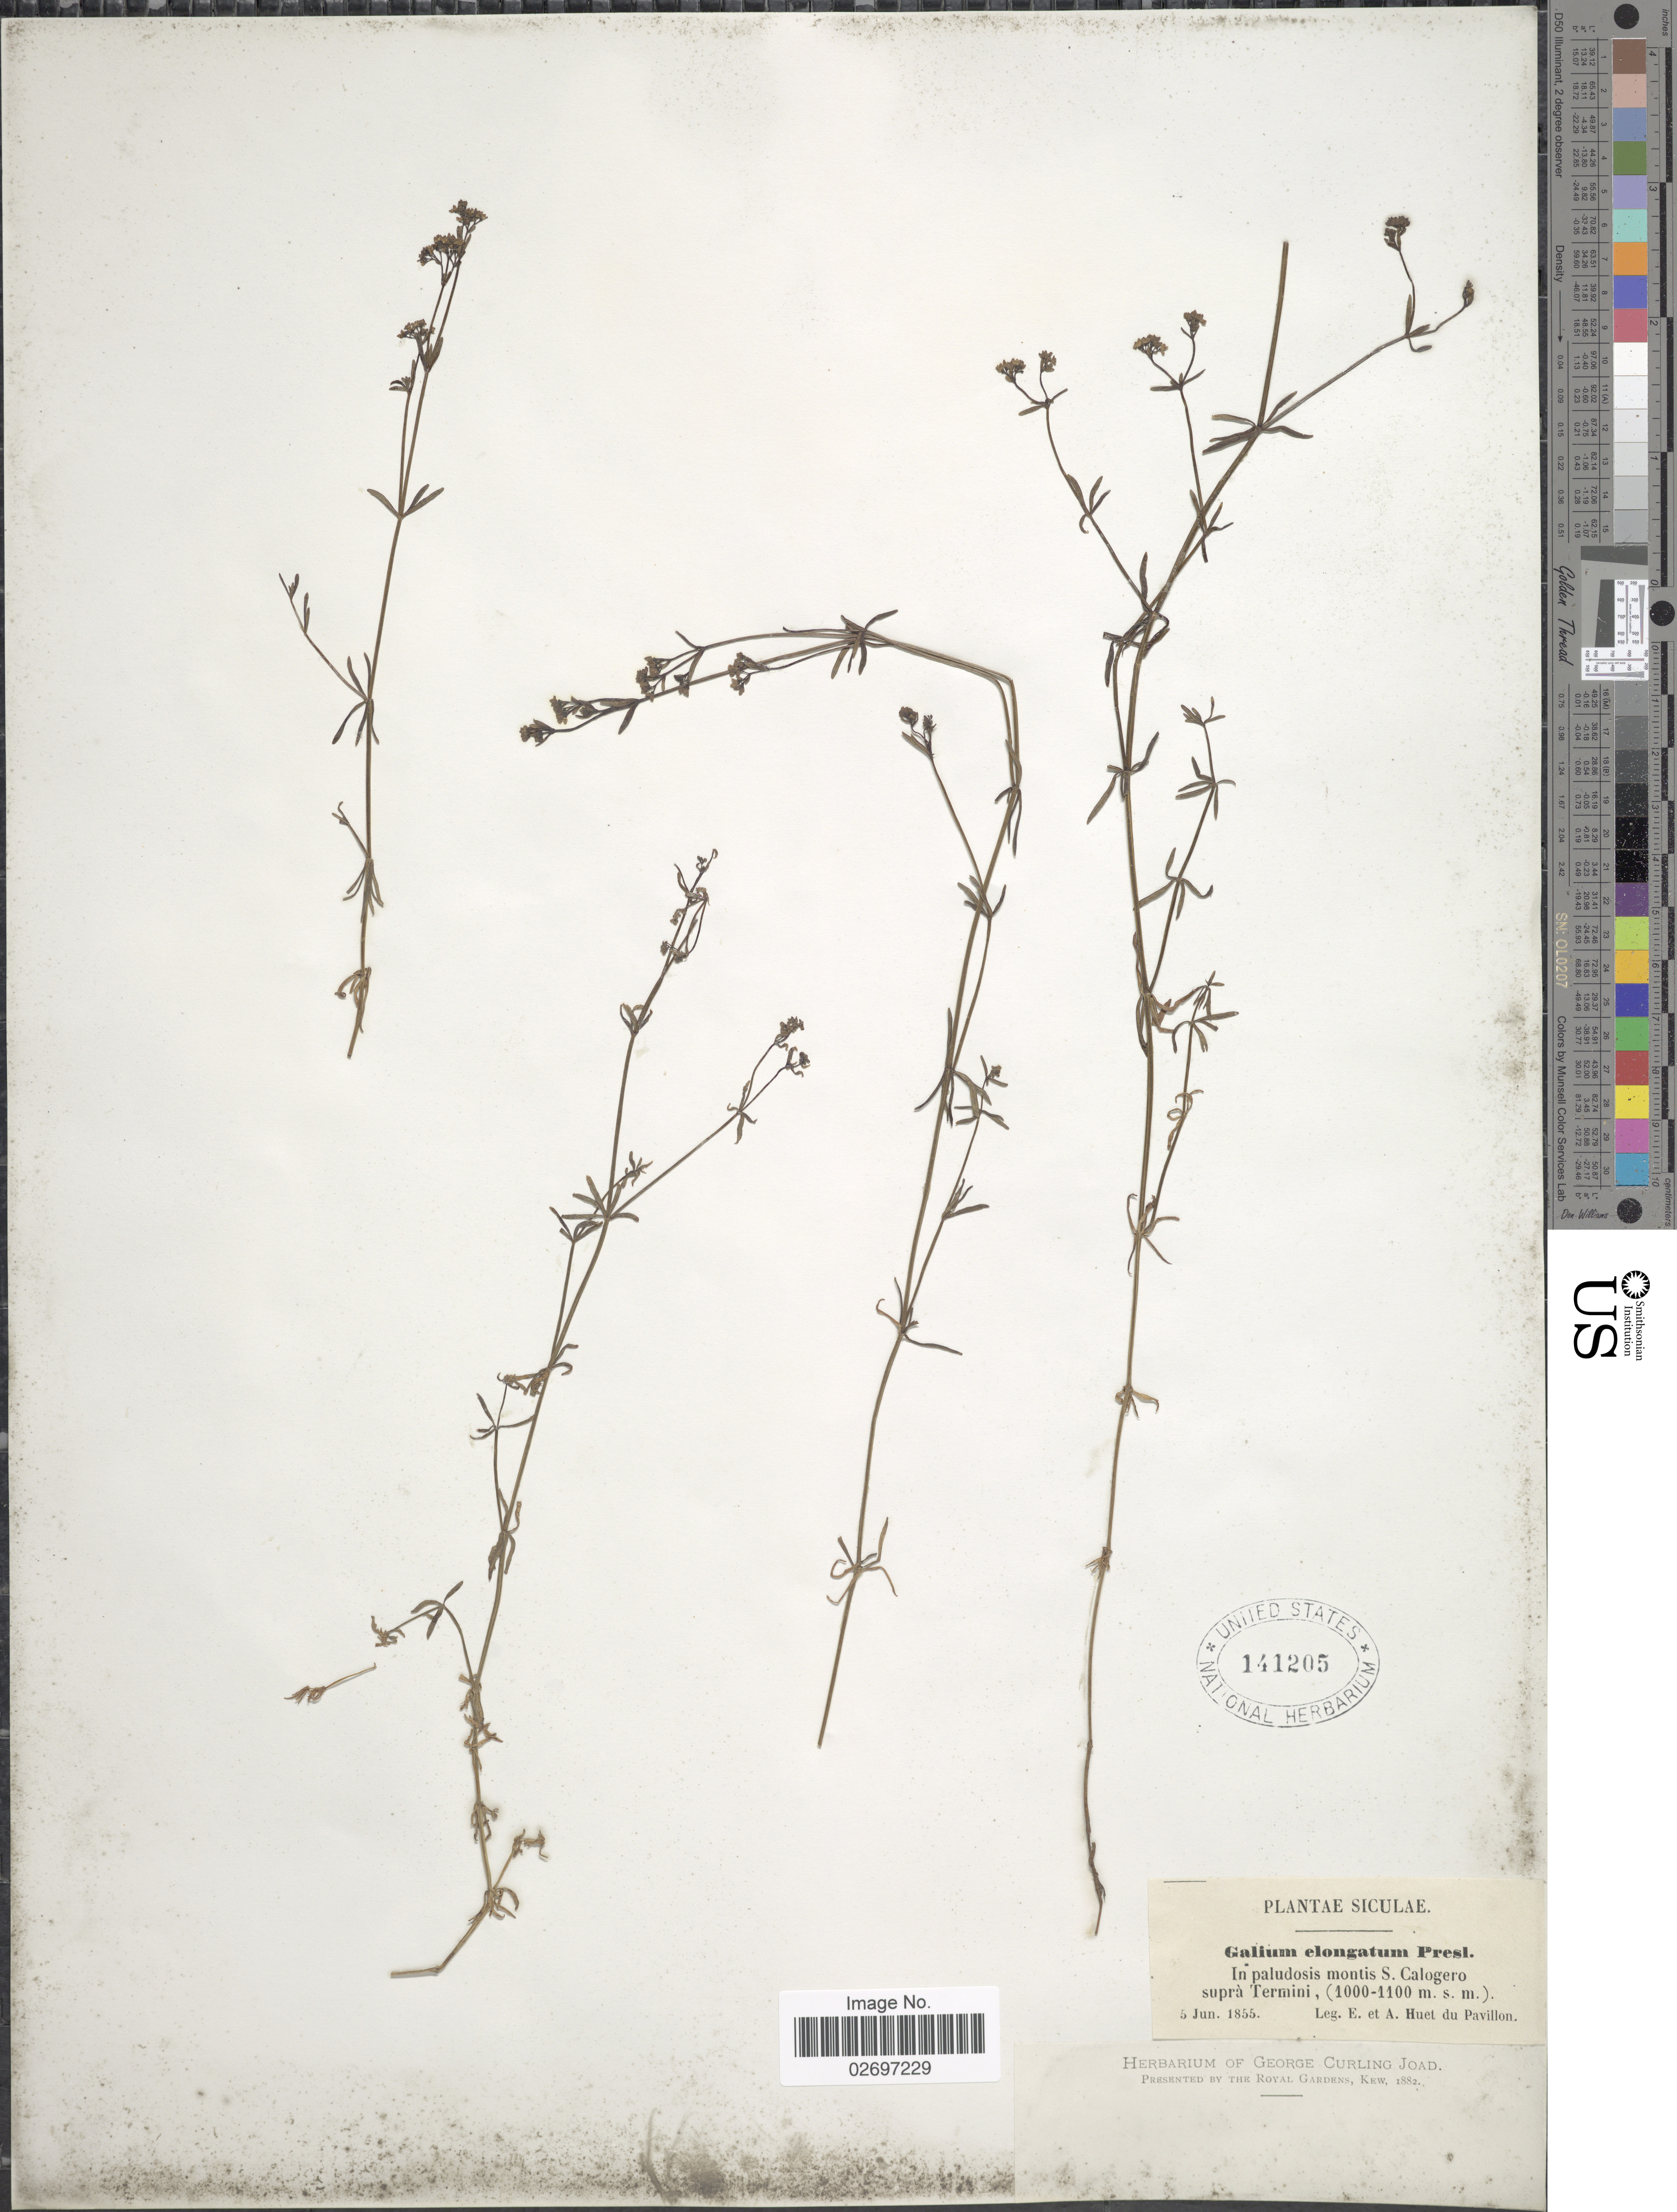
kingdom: Plantae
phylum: Tracheophyta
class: Magnoliopsida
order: Gentianales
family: Rubiaceae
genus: Galium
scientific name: Galium elongatum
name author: C. Presl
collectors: E. Huet du Pavillon & A. Huet du Pavillon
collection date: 1855-06-05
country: Italy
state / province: Siciliana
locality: Siculae, in paludosis montis S. Calogero supra Termini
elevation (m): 1000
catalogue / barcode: US 141205